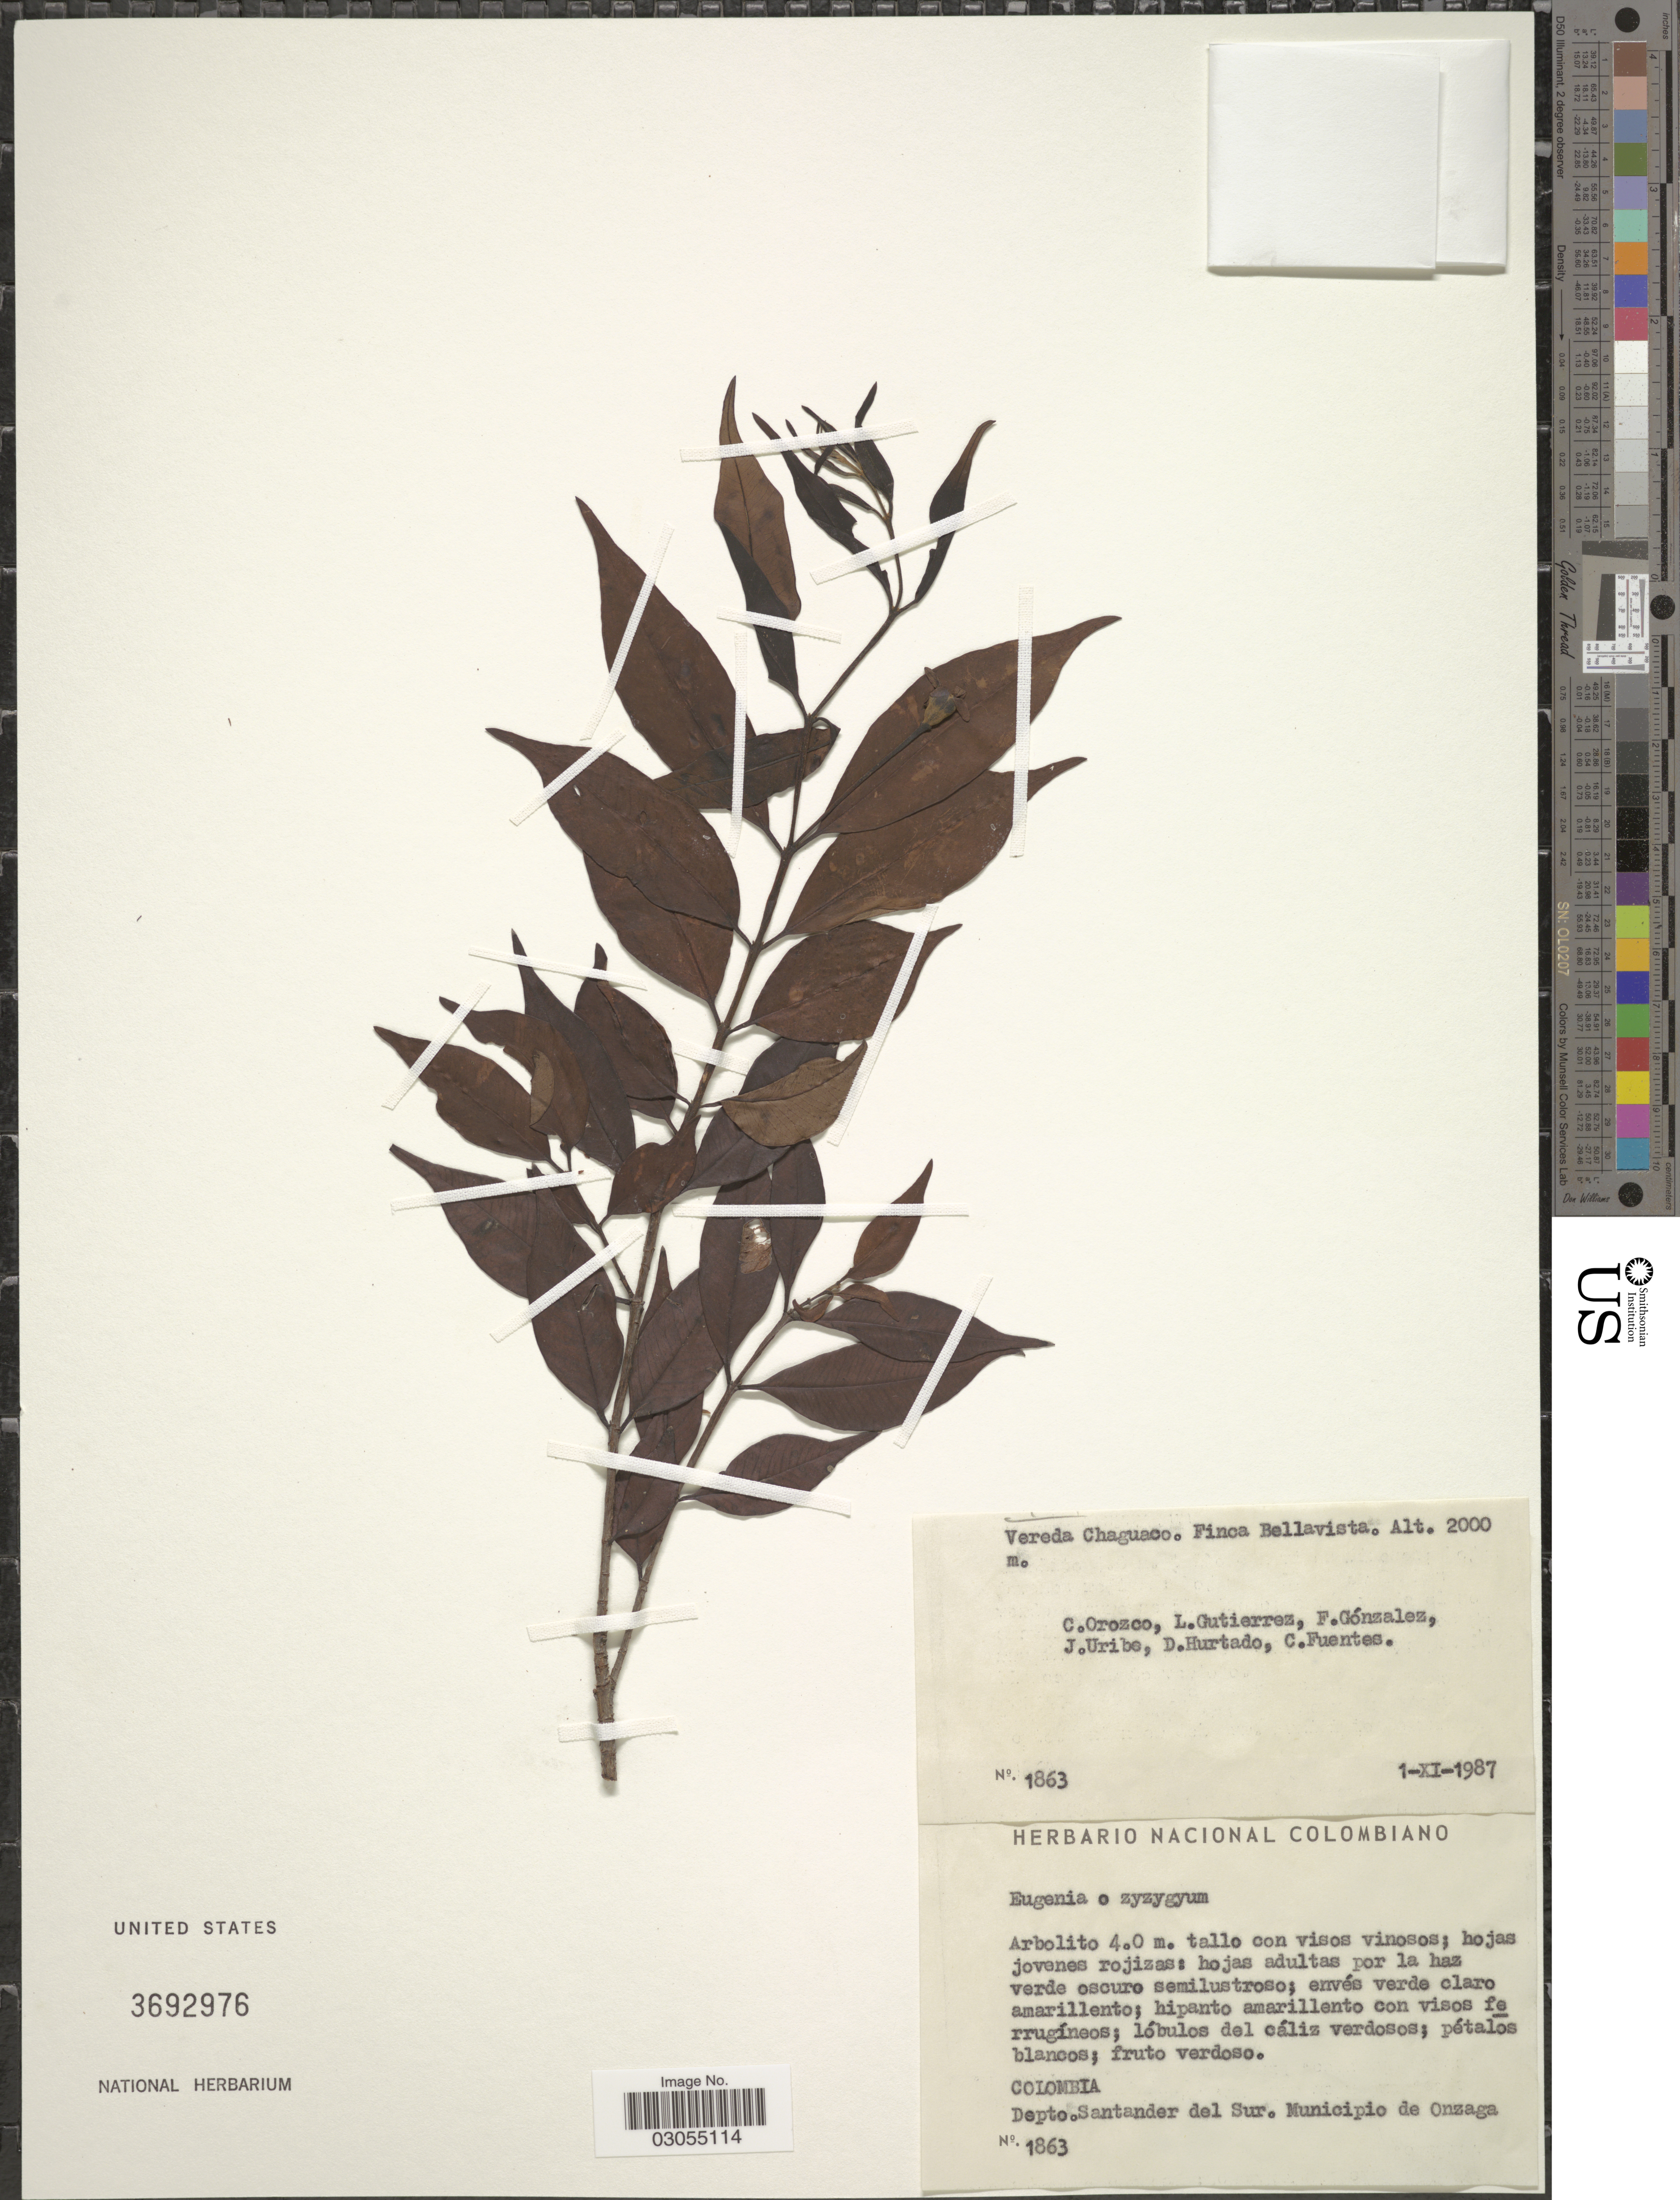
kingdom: Plantae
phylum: Tracheophyta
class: Magnoliopsida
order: Myrtales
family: Myrtaceae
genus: Eugenia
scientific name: Eugenia sp.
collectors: C. Orozco, L. Gutiérrez, F. Gonzalez, J. Uribe & et al.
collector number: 1863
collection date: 1987-11-01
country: Colombia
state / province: Santander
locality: Vereda Chaguaco. Finca Bellavista. Depto. Santander del Sur. Municipio de Onzaga.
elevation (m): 2000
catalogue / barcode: US 3692976